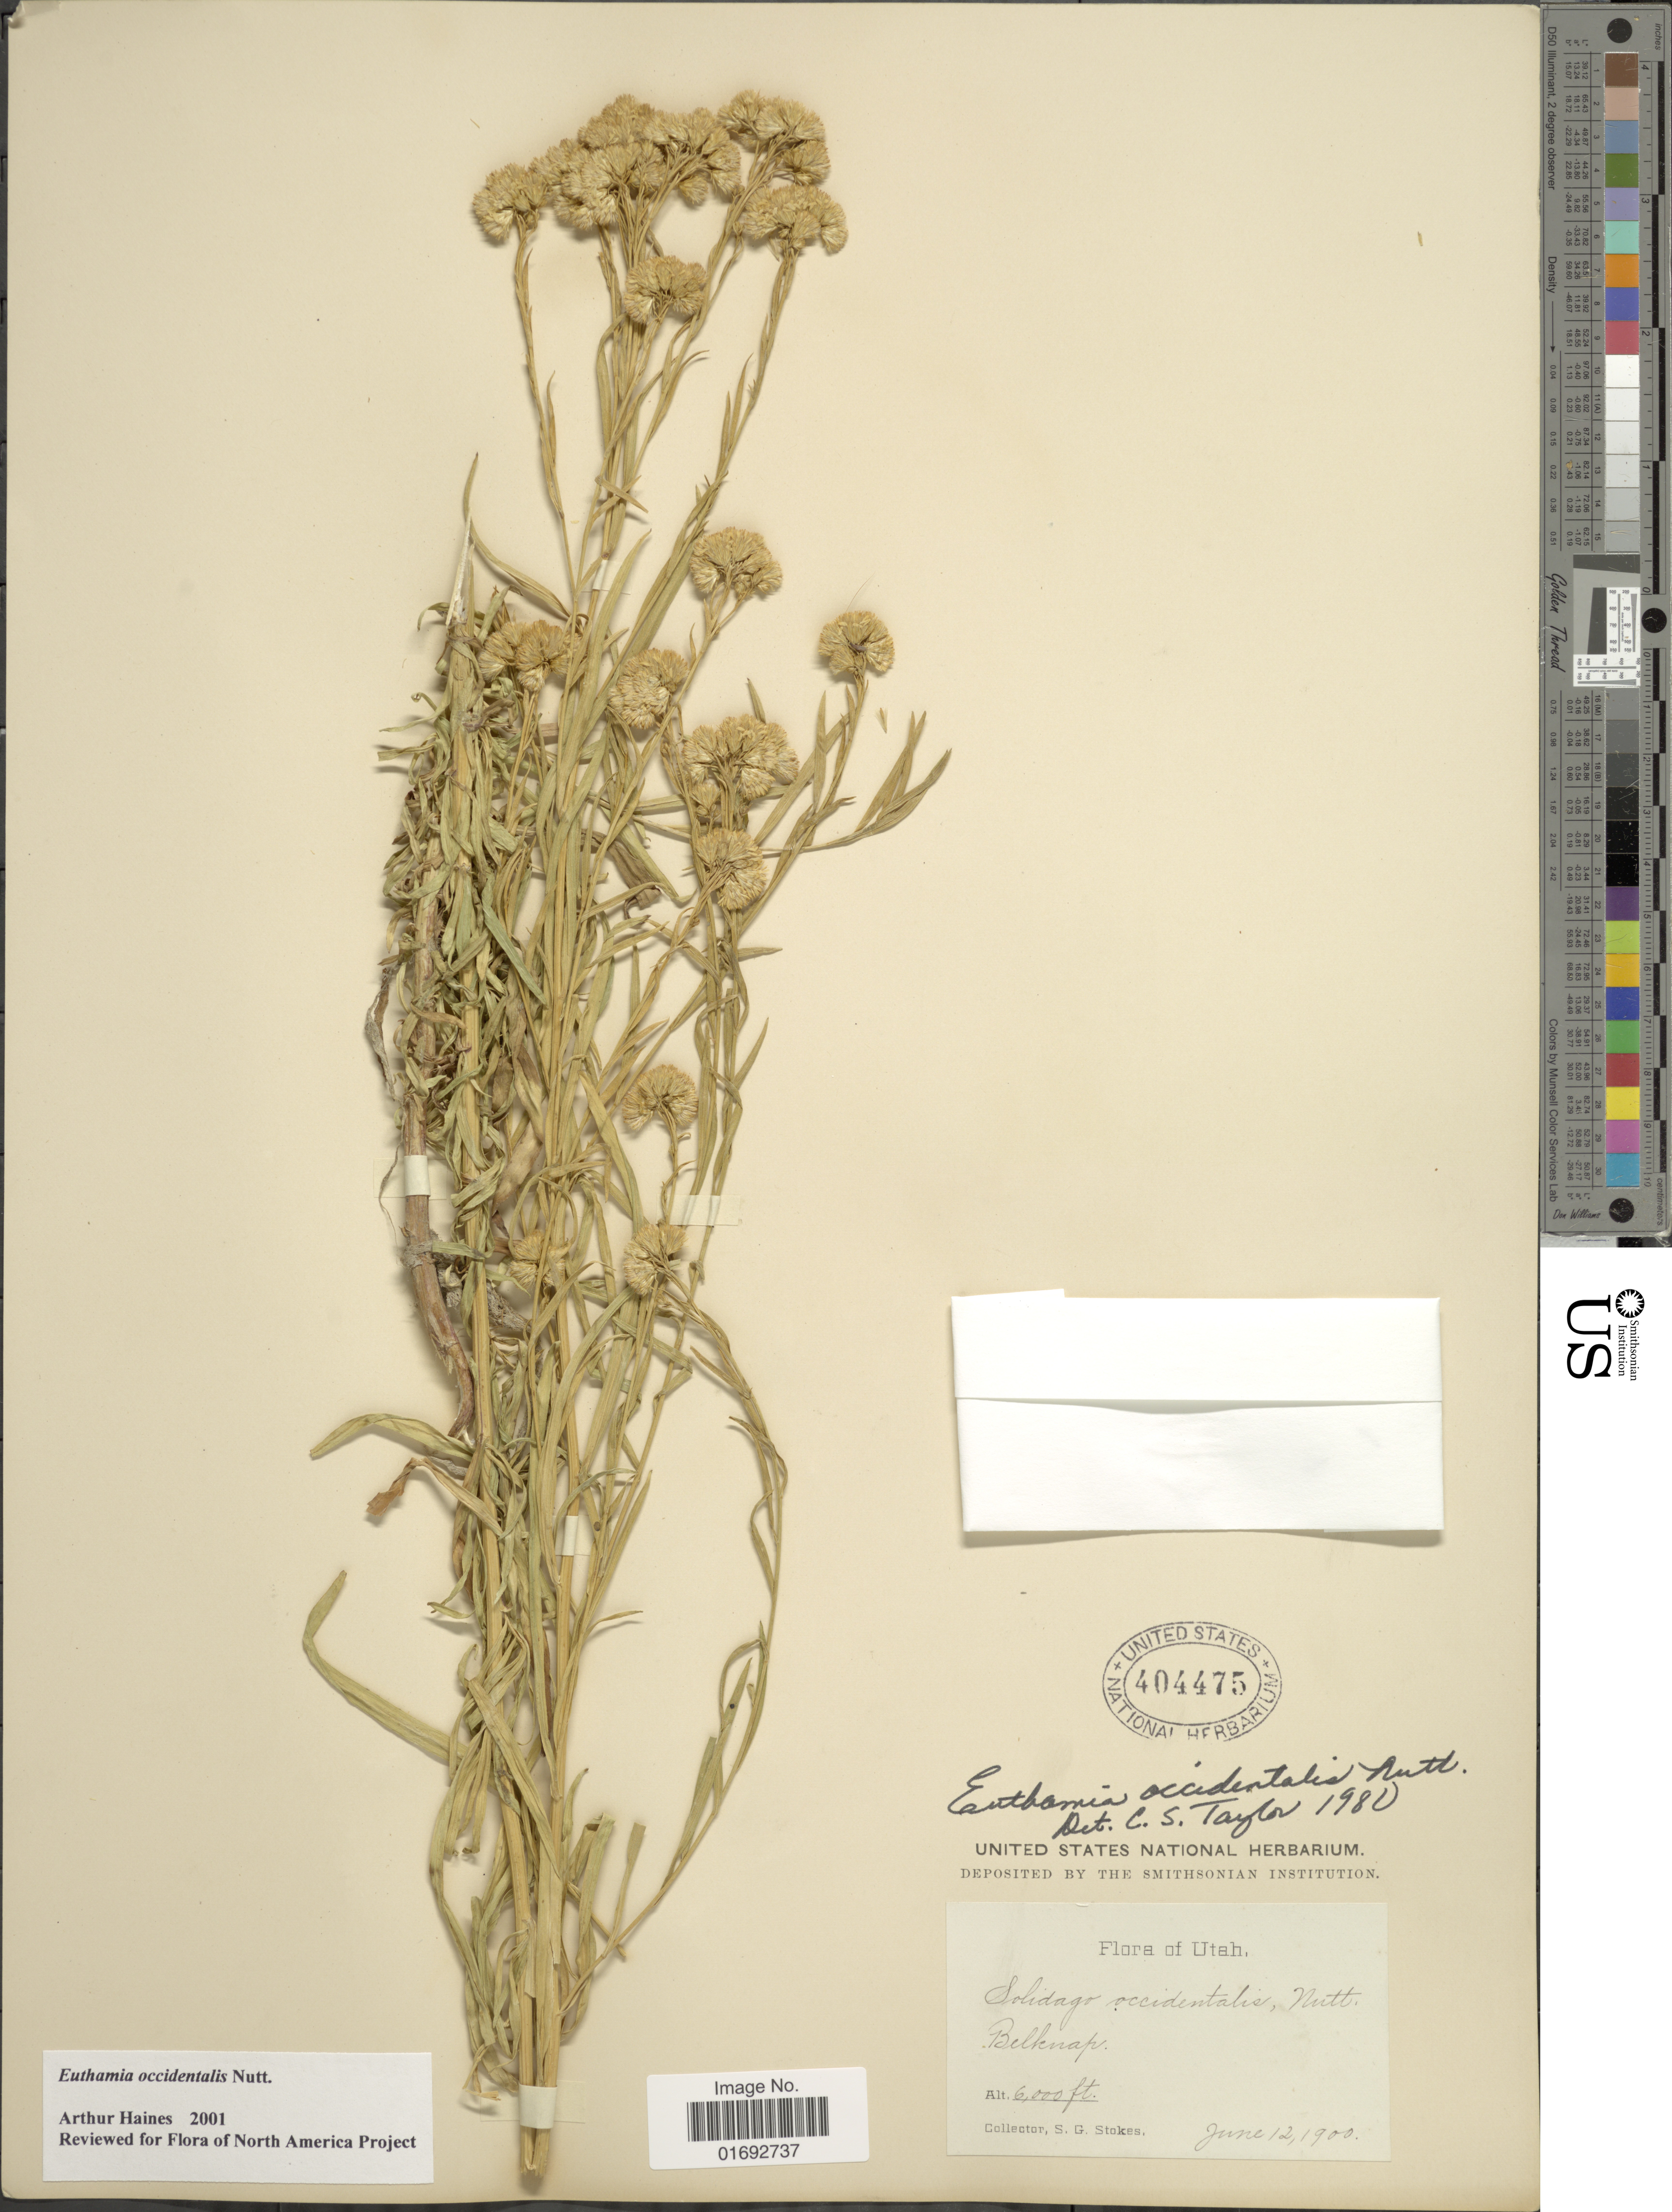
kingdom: Plantae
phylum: Tracheophyta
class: Magnoliopsida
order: Asterales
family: Asteraceae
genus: Euthamia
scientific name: Euthamia occidentalis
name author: Nutt.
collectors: S. G. Stokes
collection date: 1900-06-12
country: United States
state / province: Utah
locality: Belknap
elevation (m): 1829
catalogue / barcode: US 404475